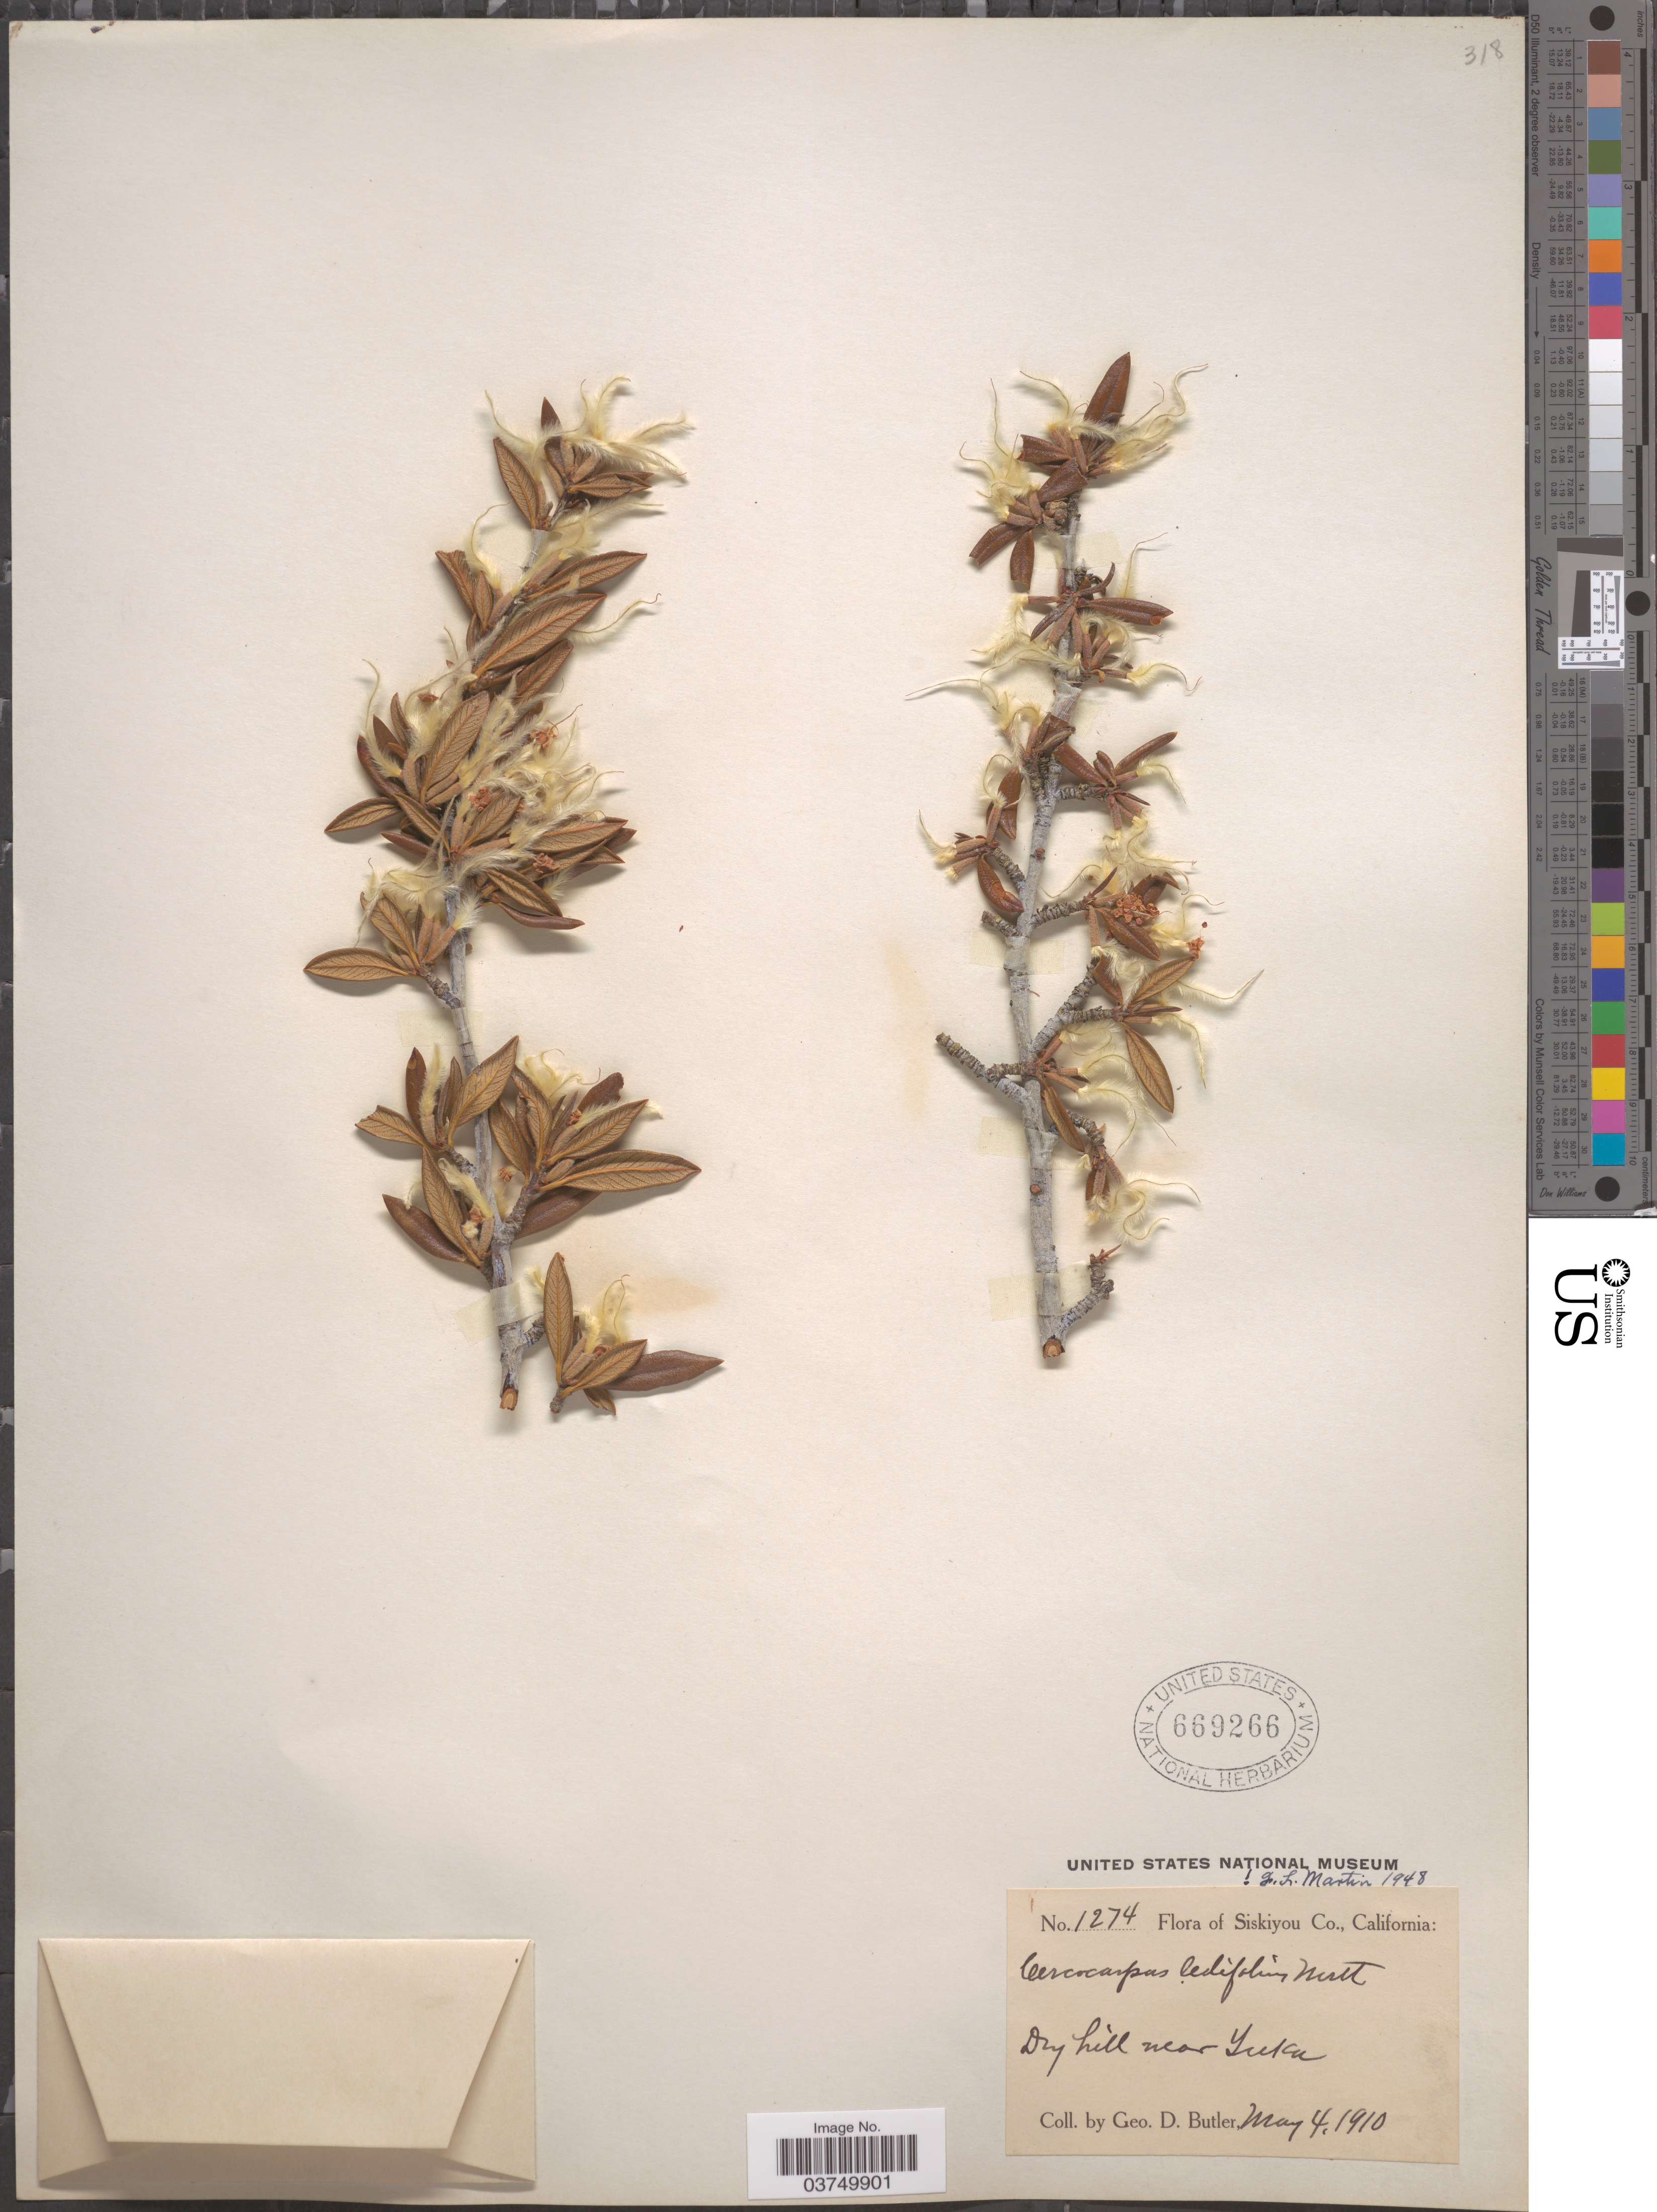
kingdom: Plantae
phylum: Tracheophyta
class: Magnoliopsida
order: Rosales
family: Rosaceae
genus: Cercocarpus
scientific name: Cercocarpus ledifolius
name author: Nutt.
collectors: G. D. Butler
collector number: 1274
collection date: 1910-05-04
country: United States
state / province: California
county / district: Siskiyou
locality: Siskiyou Co. Dry hill near Yreka.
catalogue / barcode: US 669266